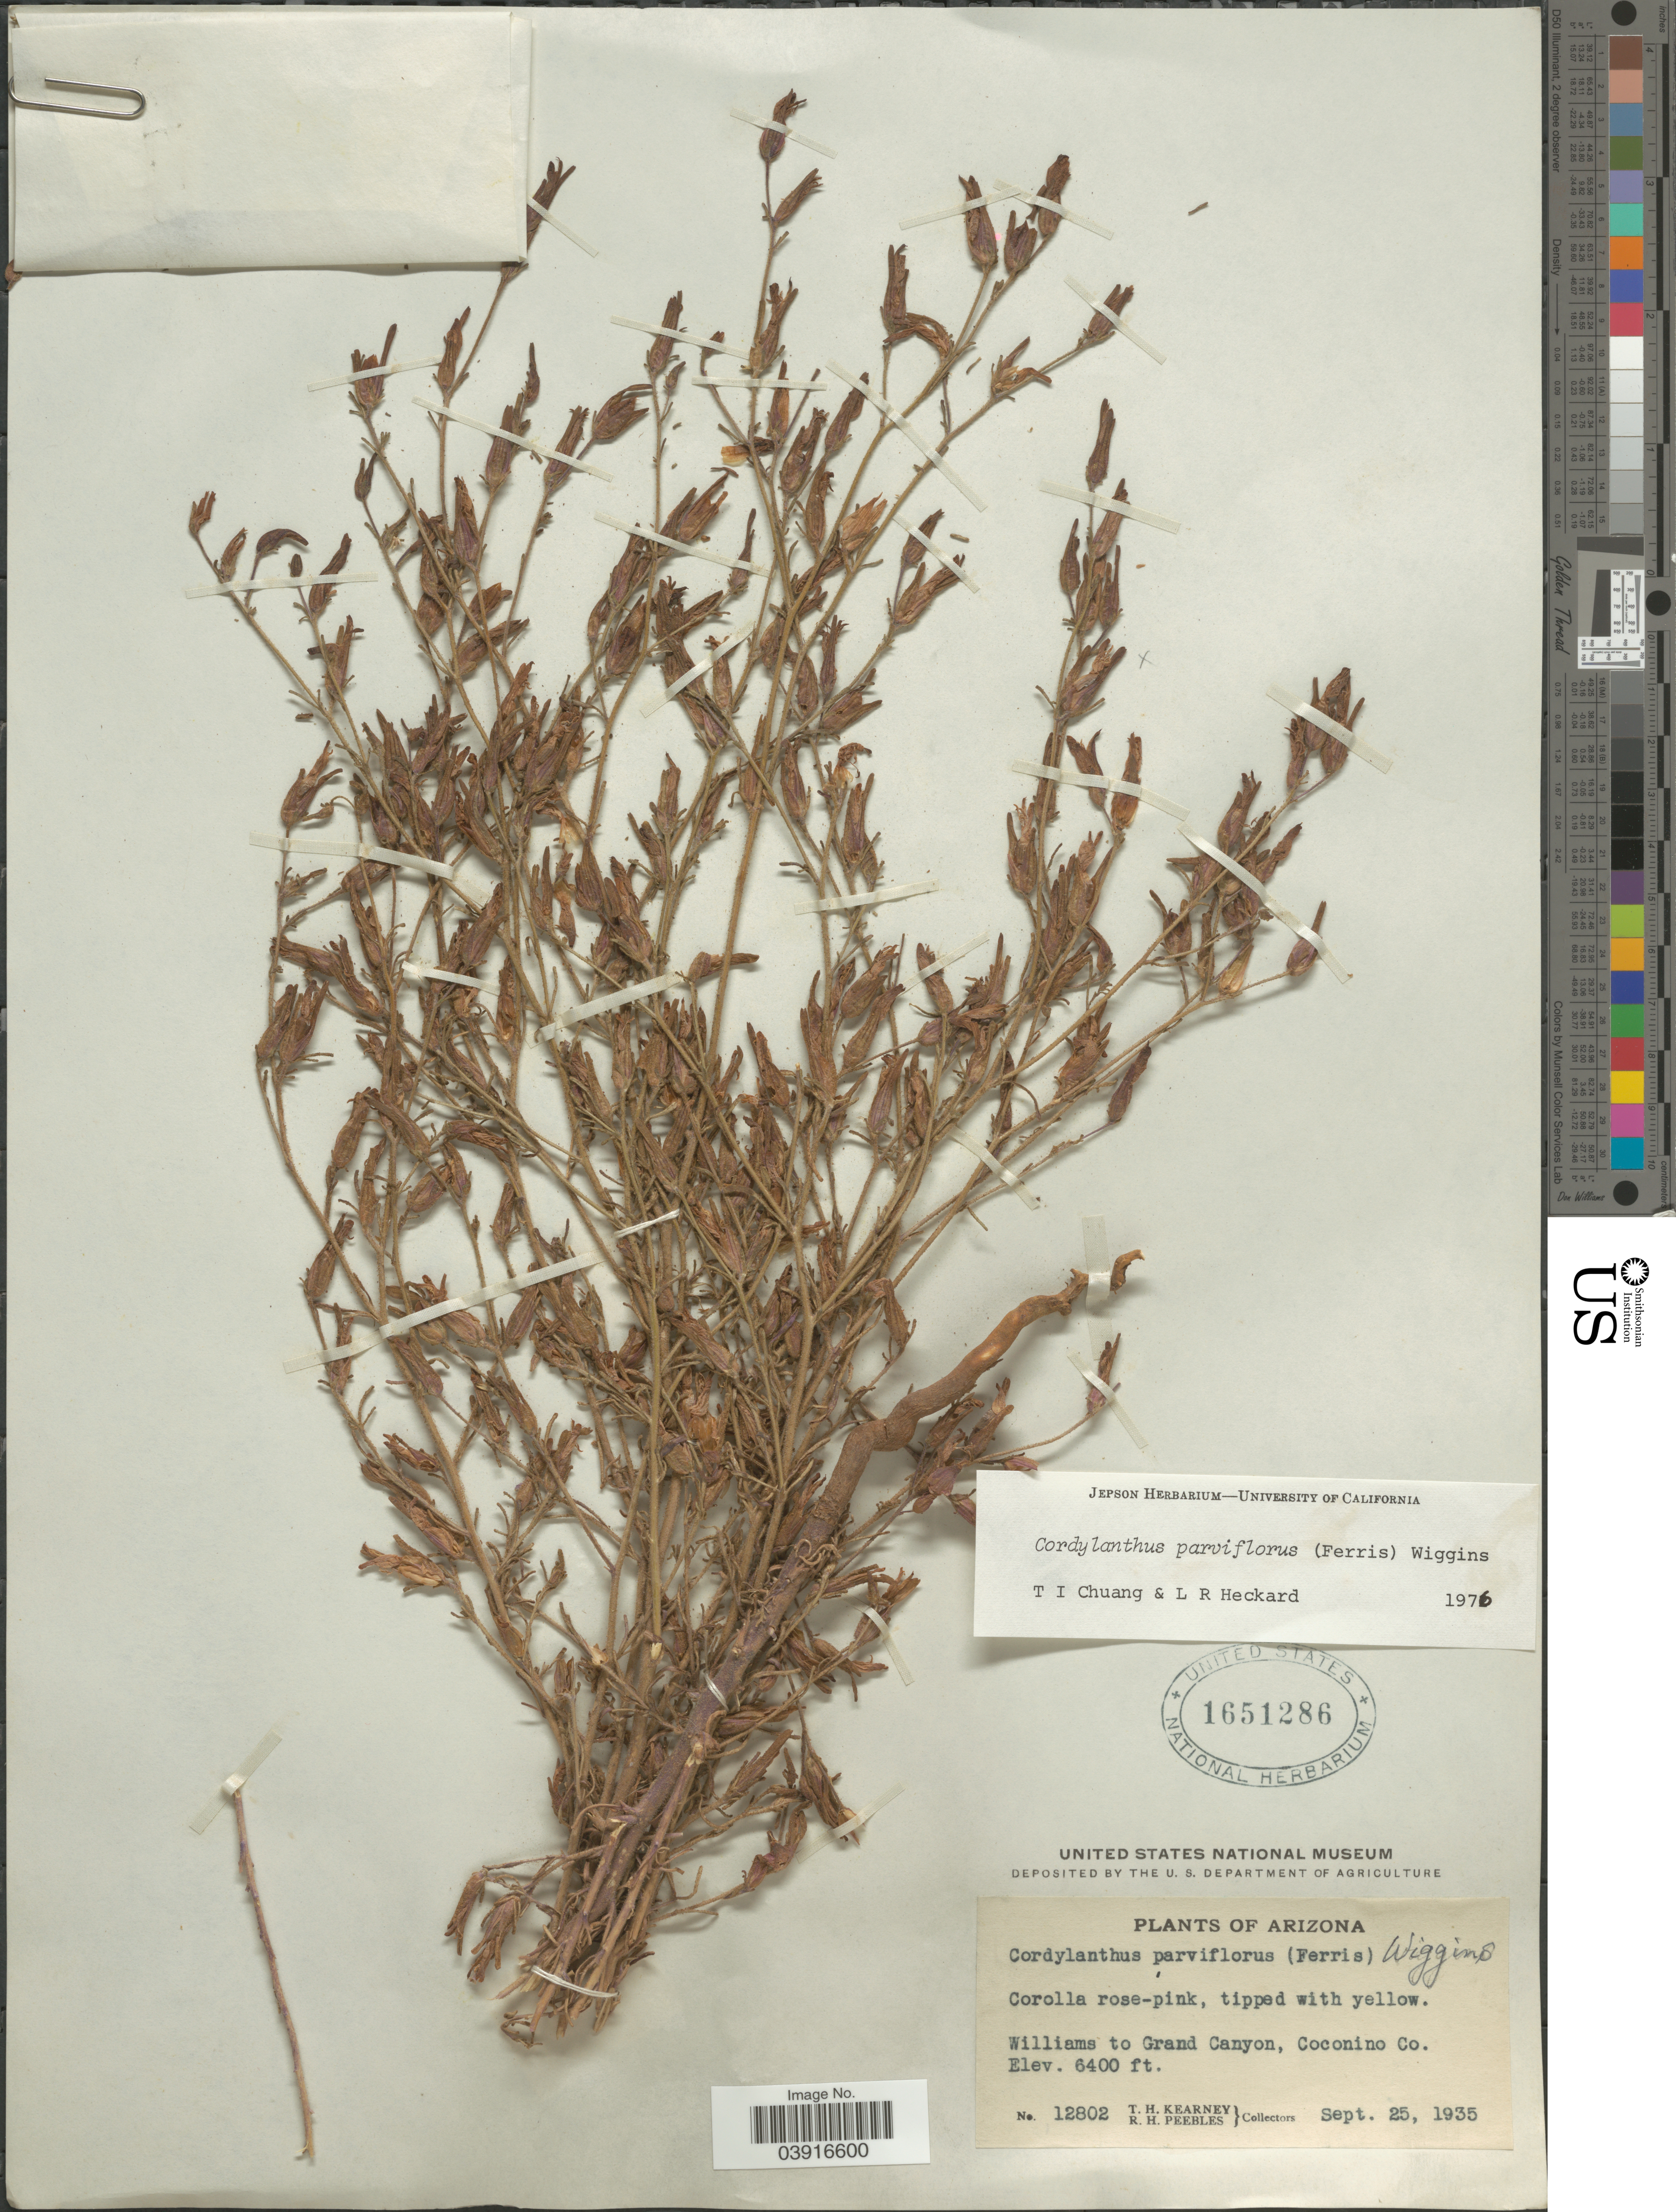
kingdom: Plantae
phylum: Tracheophyta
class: Magnoliopsida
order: Lamiales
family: Orobanchaceae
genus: Cordylanthus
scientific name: Cordylanthus parviflorus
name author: (Ferris) Wiggins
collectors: T. H. Kearney & R. H. Peebles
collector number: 12802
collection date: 1935-09-25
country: United States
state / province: Arizona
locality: Williams to Grand Canyon, Coconino Co.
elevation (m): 1951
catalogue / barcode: US 1651286